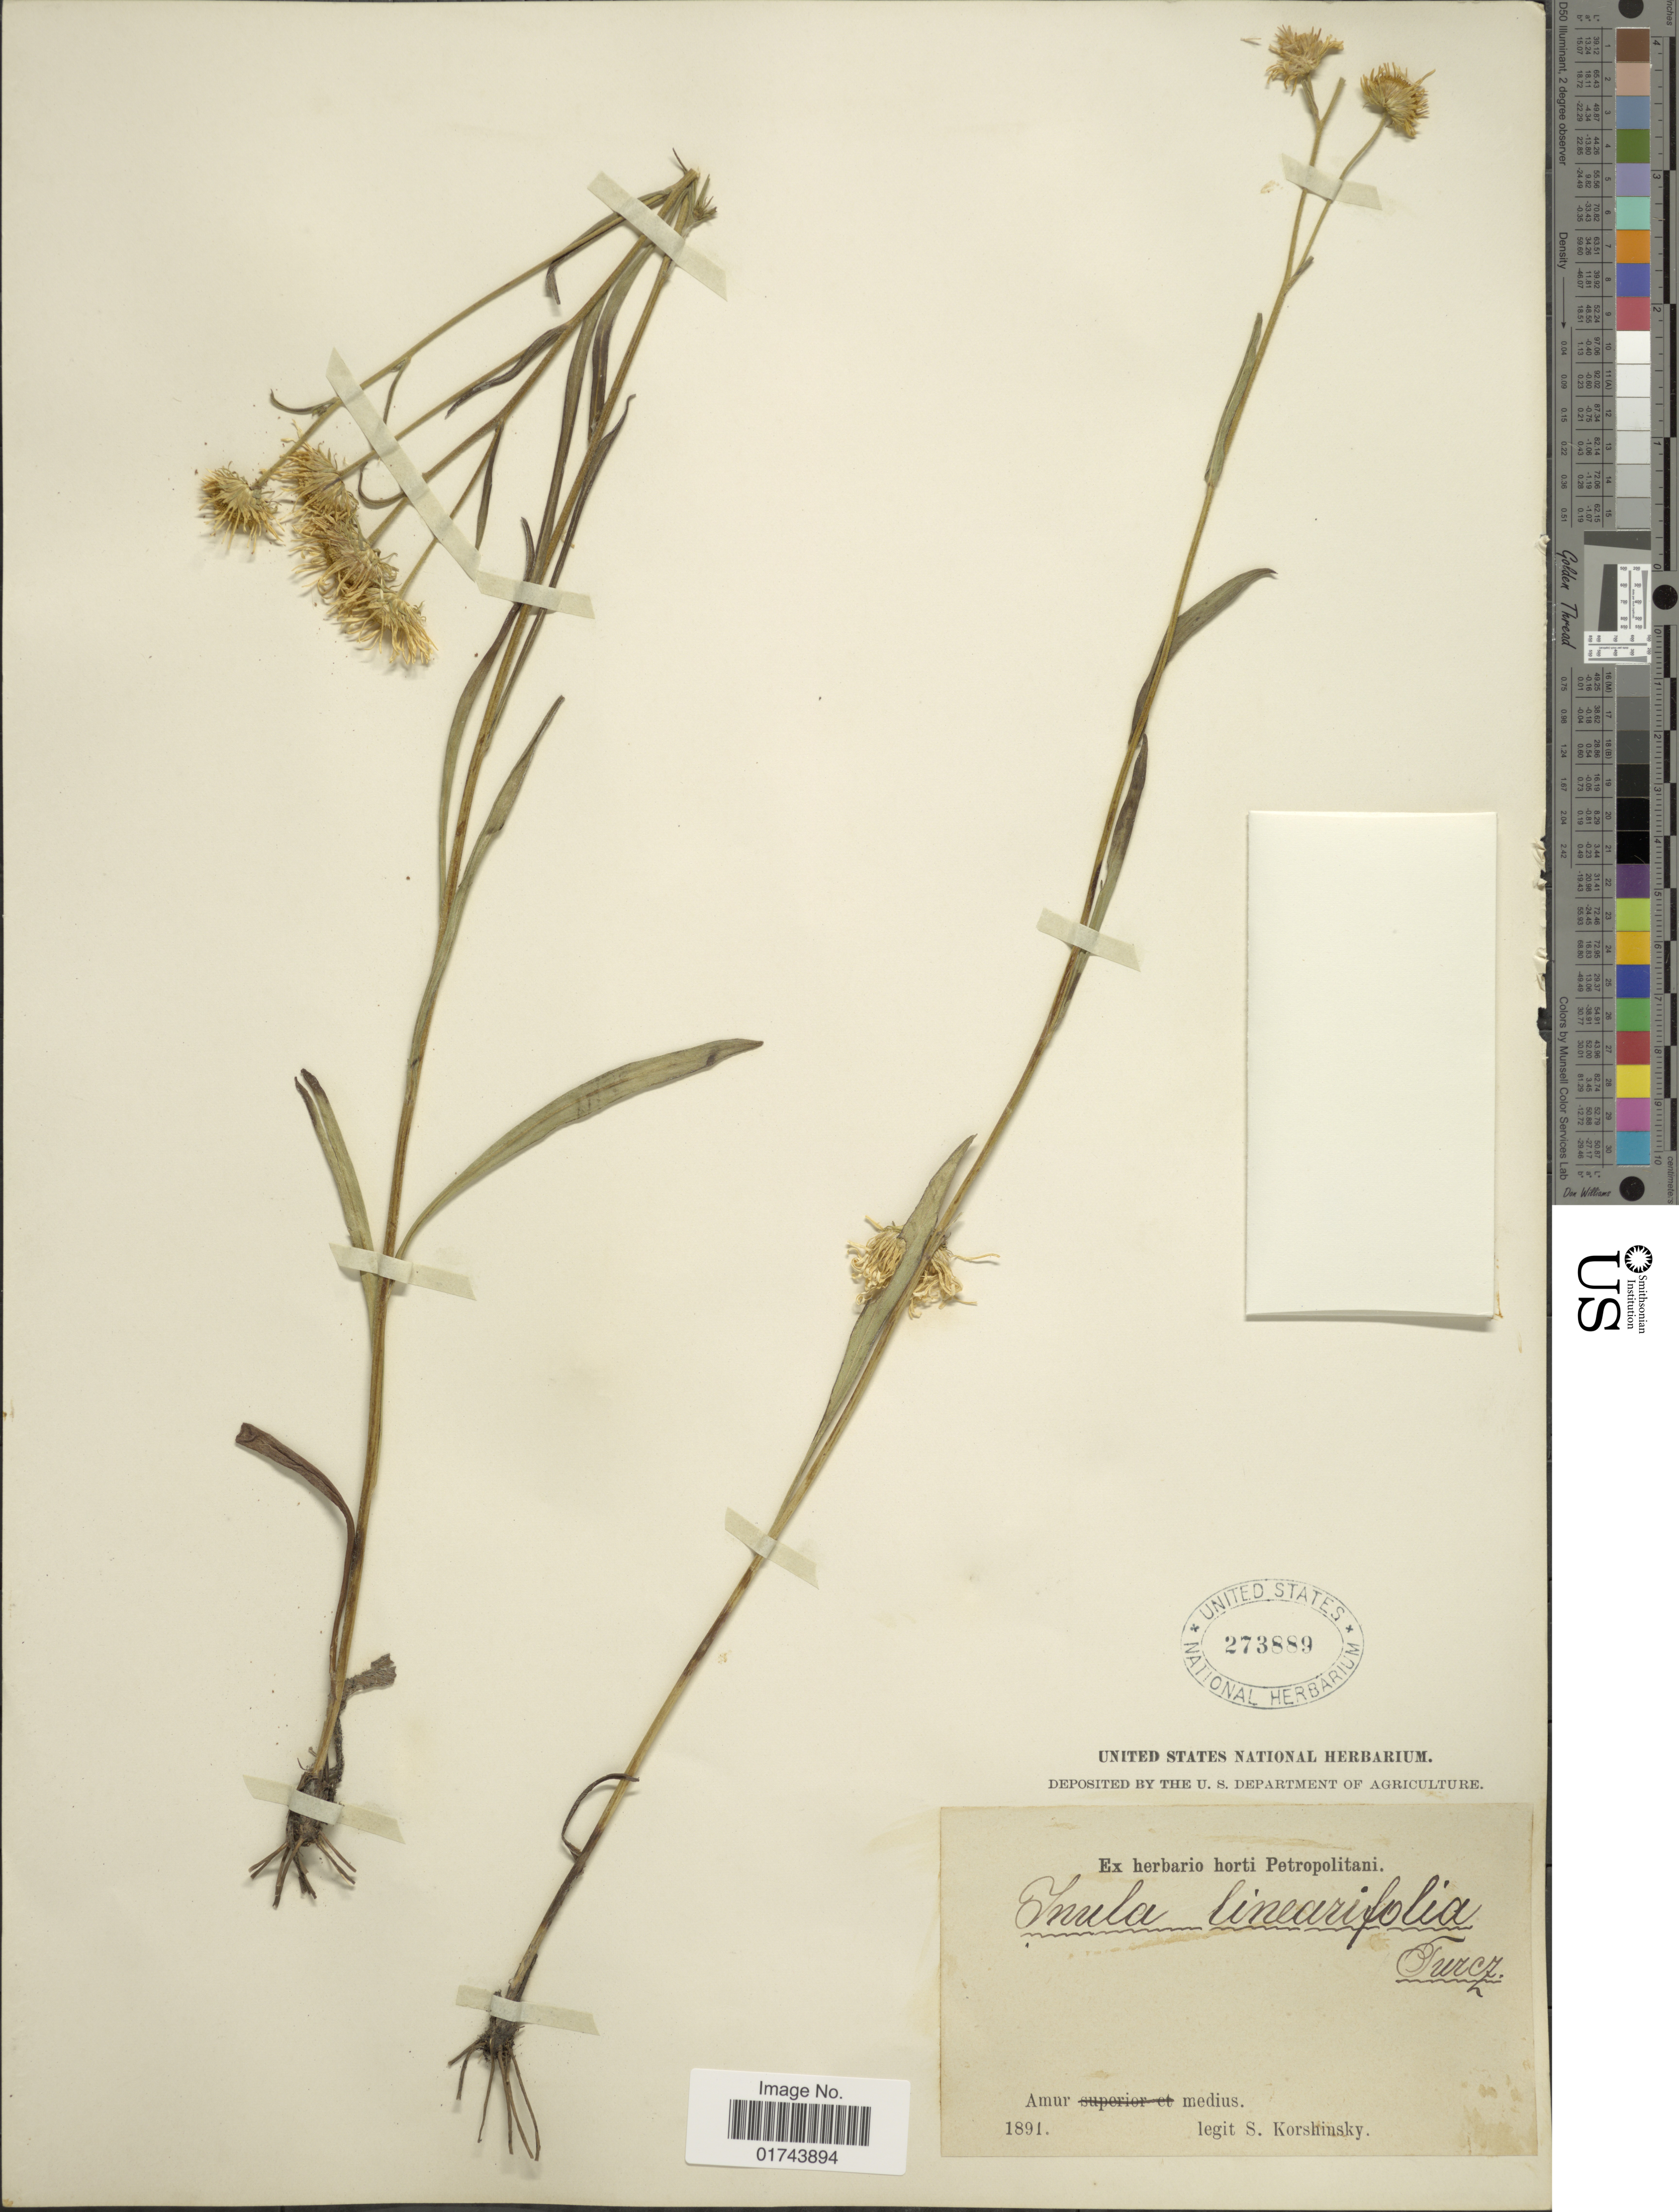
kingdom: Plantae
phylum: Tracheophyta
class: Magnoliopsida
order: Asterales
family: Asteraceae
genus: Inula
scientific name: Inula britannica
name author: L.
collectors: S. I. Korshinsky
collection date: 1891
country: Russian Federation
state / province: Amur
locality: Amur medius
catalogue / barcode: US 273889